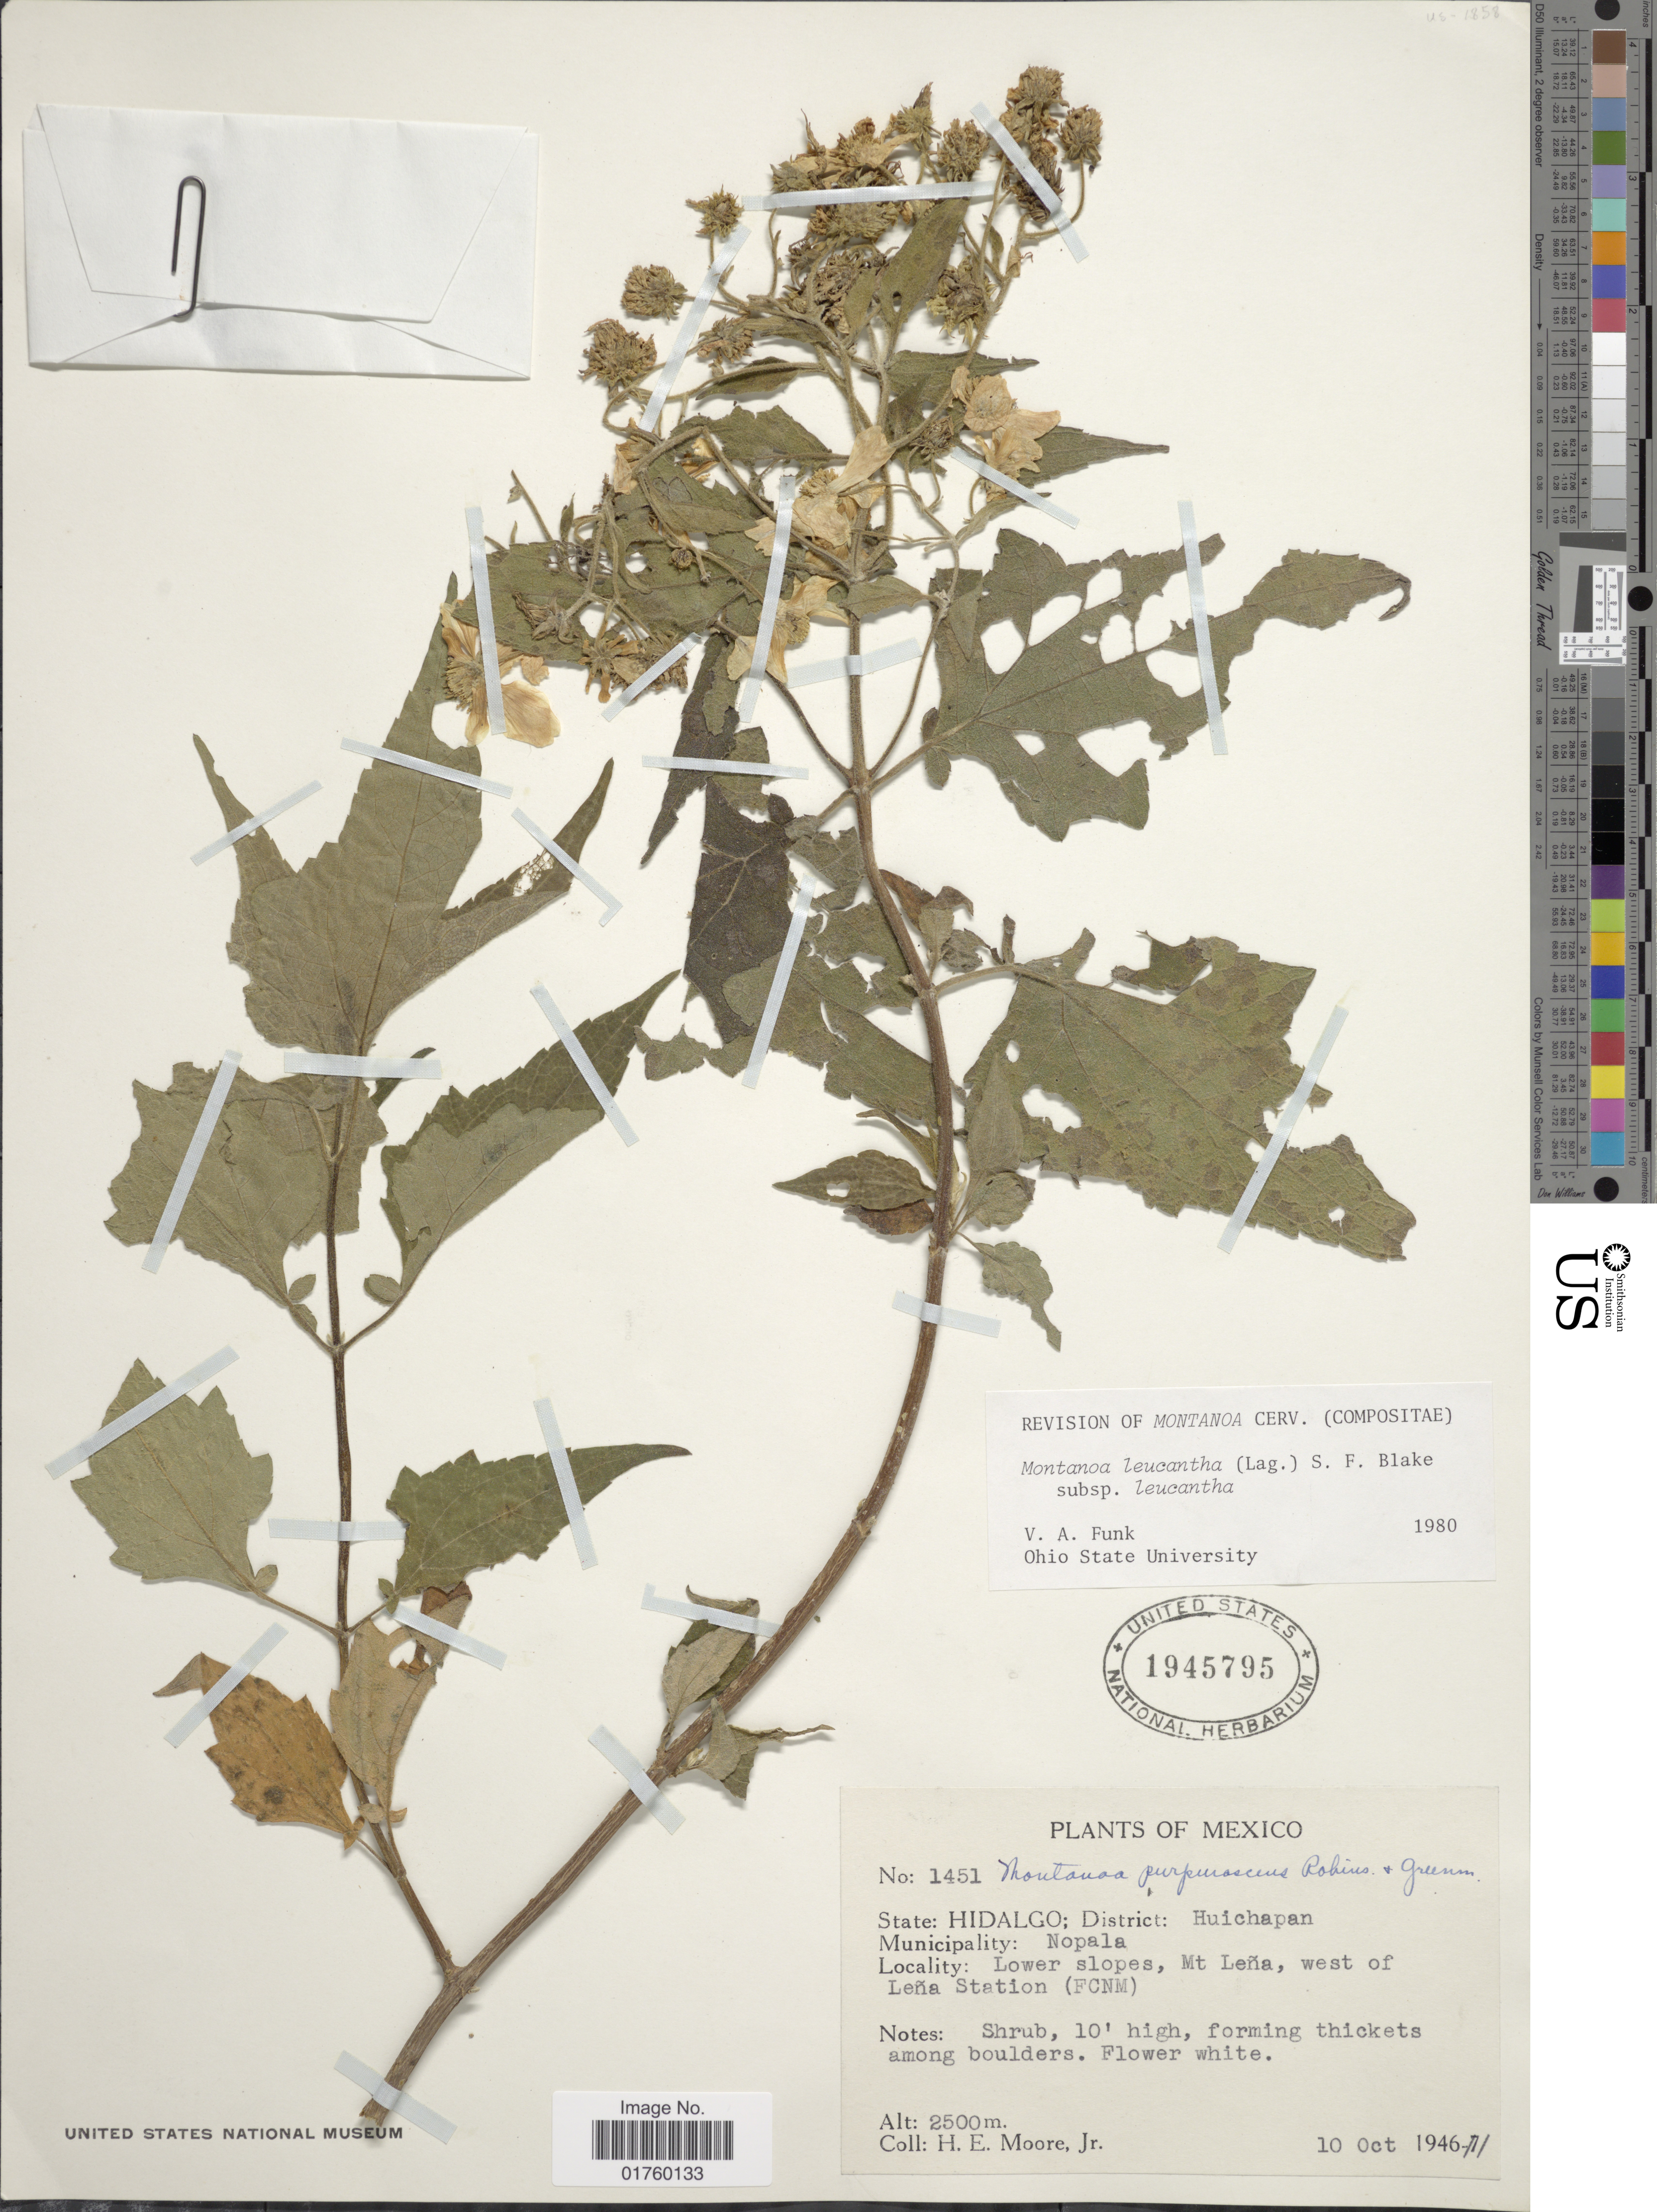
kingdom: Plantae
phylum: Tracheophyta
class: Magnoliopsida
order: Asterales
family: Asteraceae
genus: Montanoa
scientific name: Montanoa leucantha subsp. leucantha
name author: (Lag.) S.F. Blake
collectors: H. Moore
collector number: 1451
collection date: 1946-10-10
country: Mexico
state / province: Hidalgo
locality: District: Huichapan, Municipality: Nopala, lower slopes, Mt Leña, west of Leña Station (FCNM).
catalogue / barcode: US 1945795